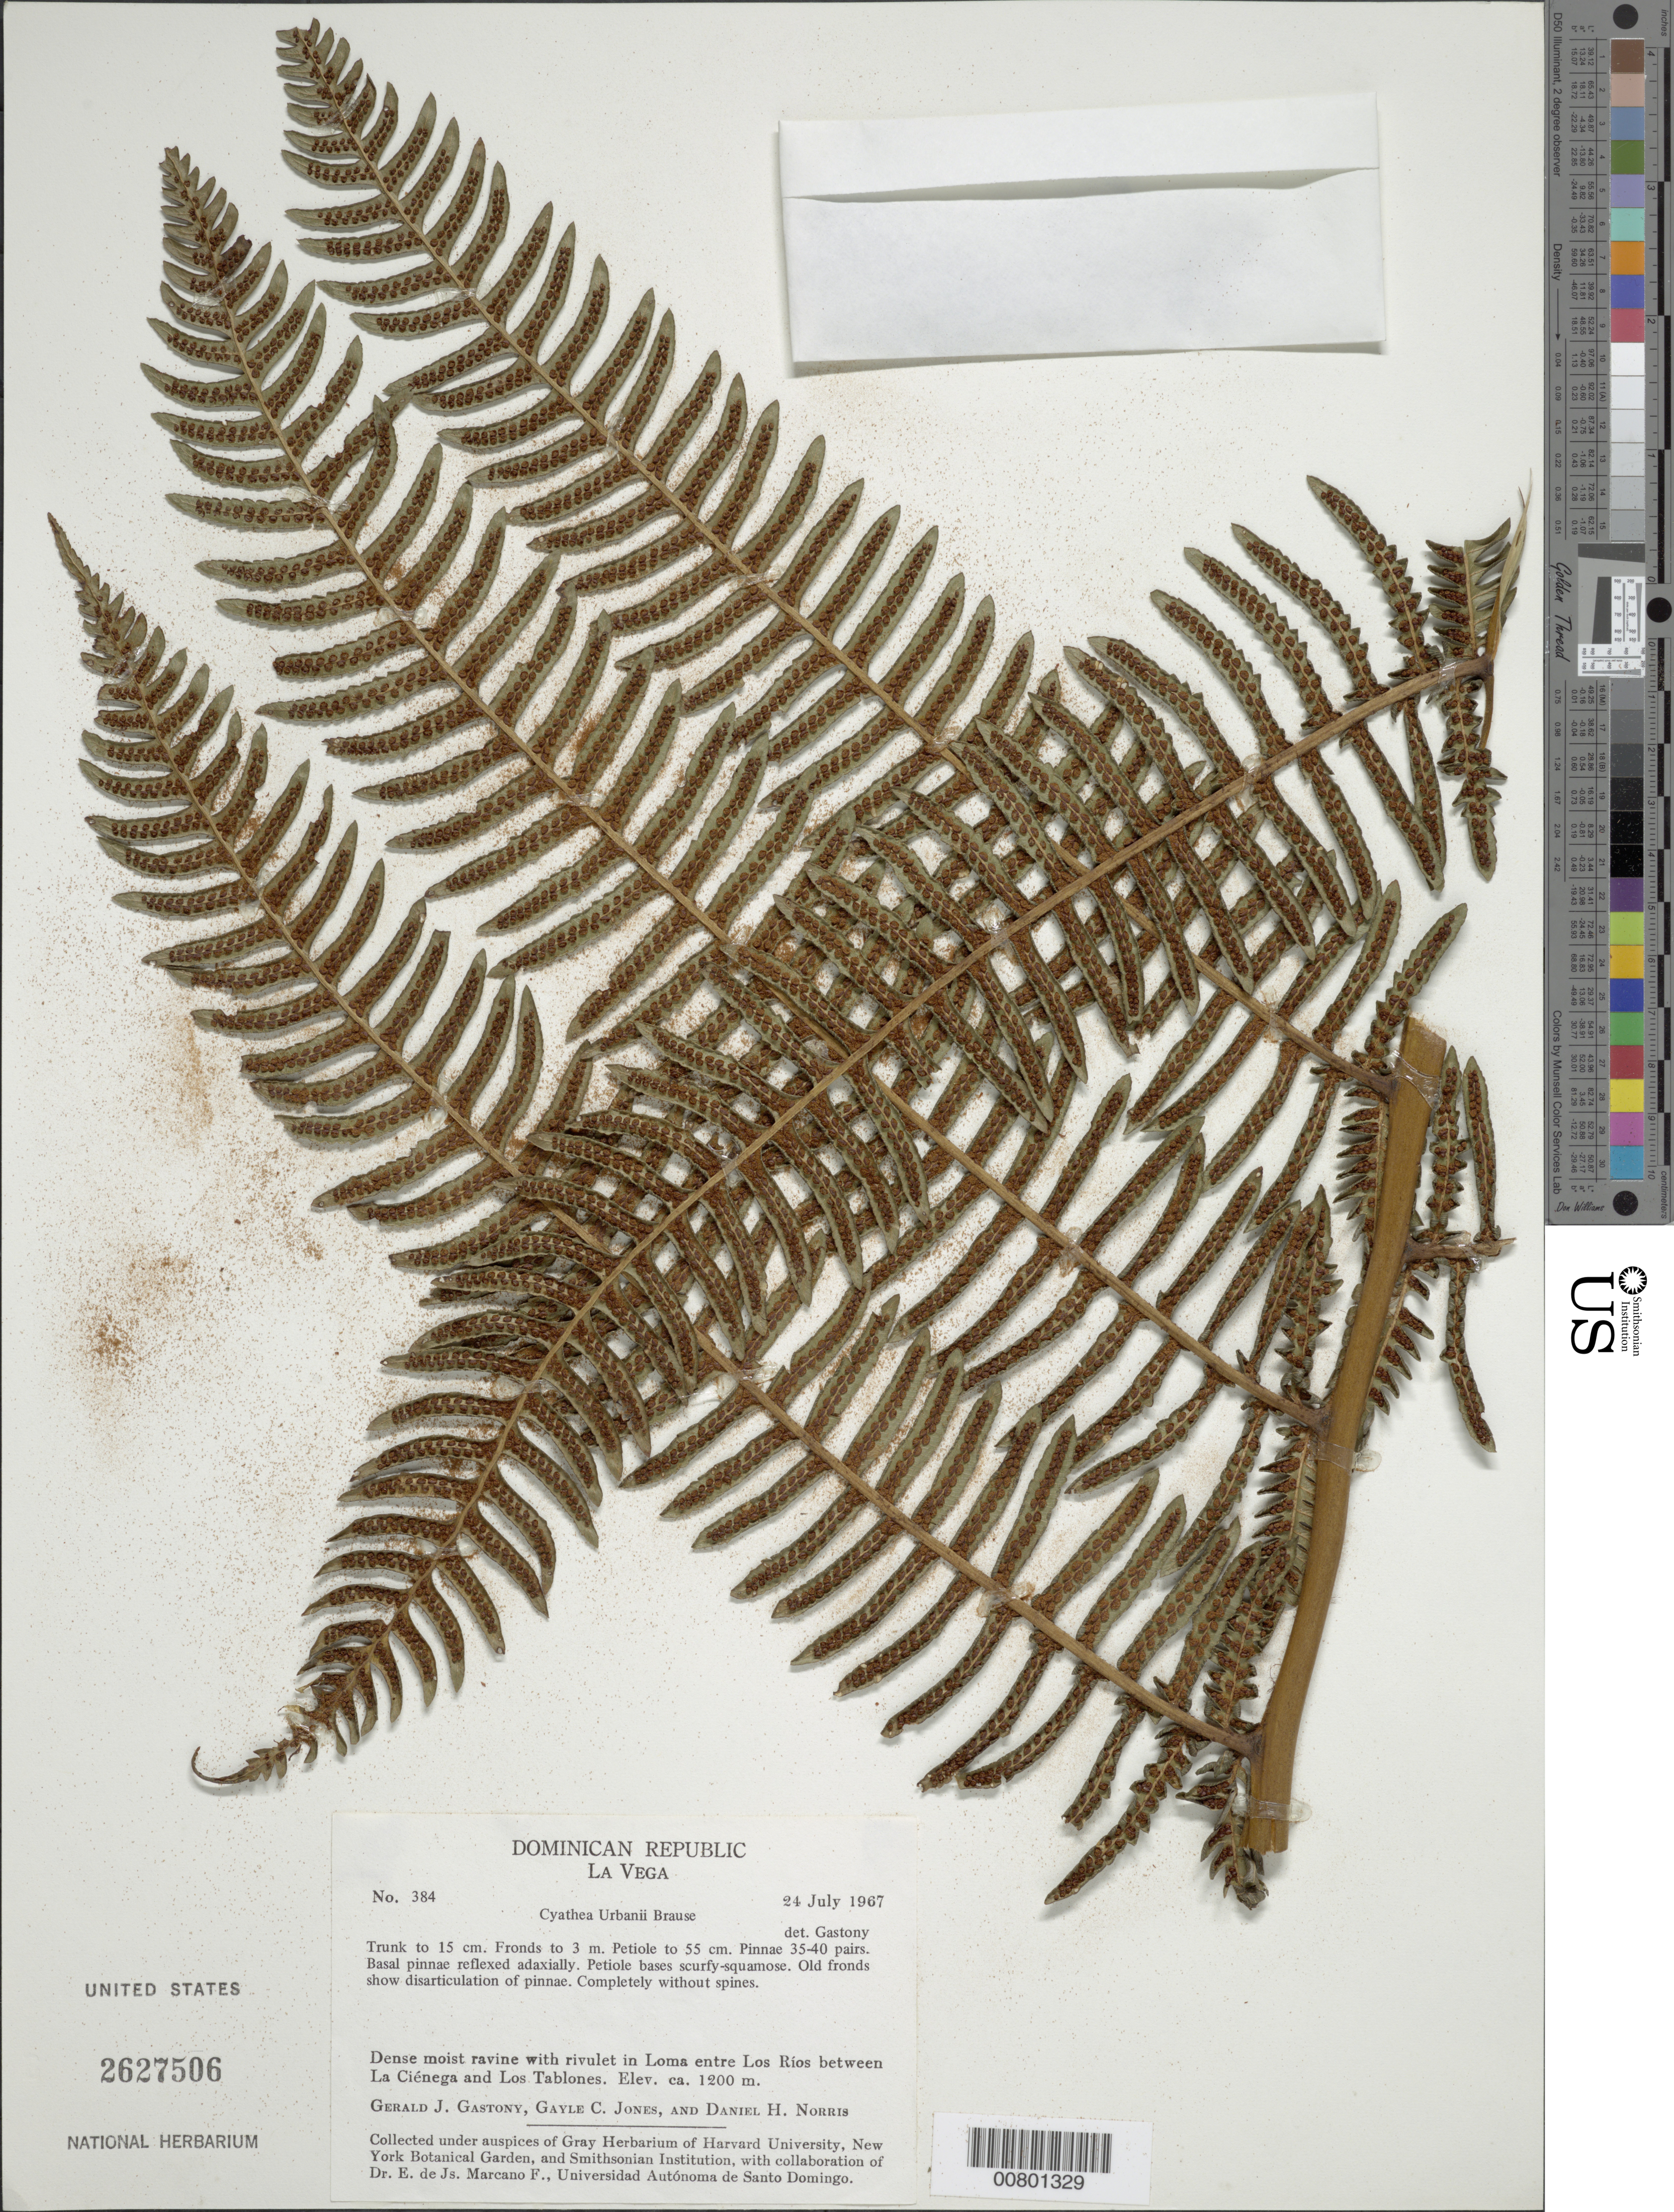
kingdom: Plantae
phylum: Tracheophyta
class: Polypodiopsida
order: Cyatheales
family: Cyatheaceae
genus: Alsophila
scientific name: Alsophila urbanii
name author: (Brause) R.M. Tryon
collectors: G. Gastony, G. C. Jones & D. H. Norris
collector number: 384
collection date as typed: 24 Jul 1967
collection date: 1967-07-24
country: Dominican Republic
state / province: La Vega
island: Hispaniola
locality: Loma entre Los Ríos between La Ciénega and Los Tablones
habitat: Dense moist ravine with rivulet in Loma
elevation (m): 1200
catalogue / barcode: US 2627506